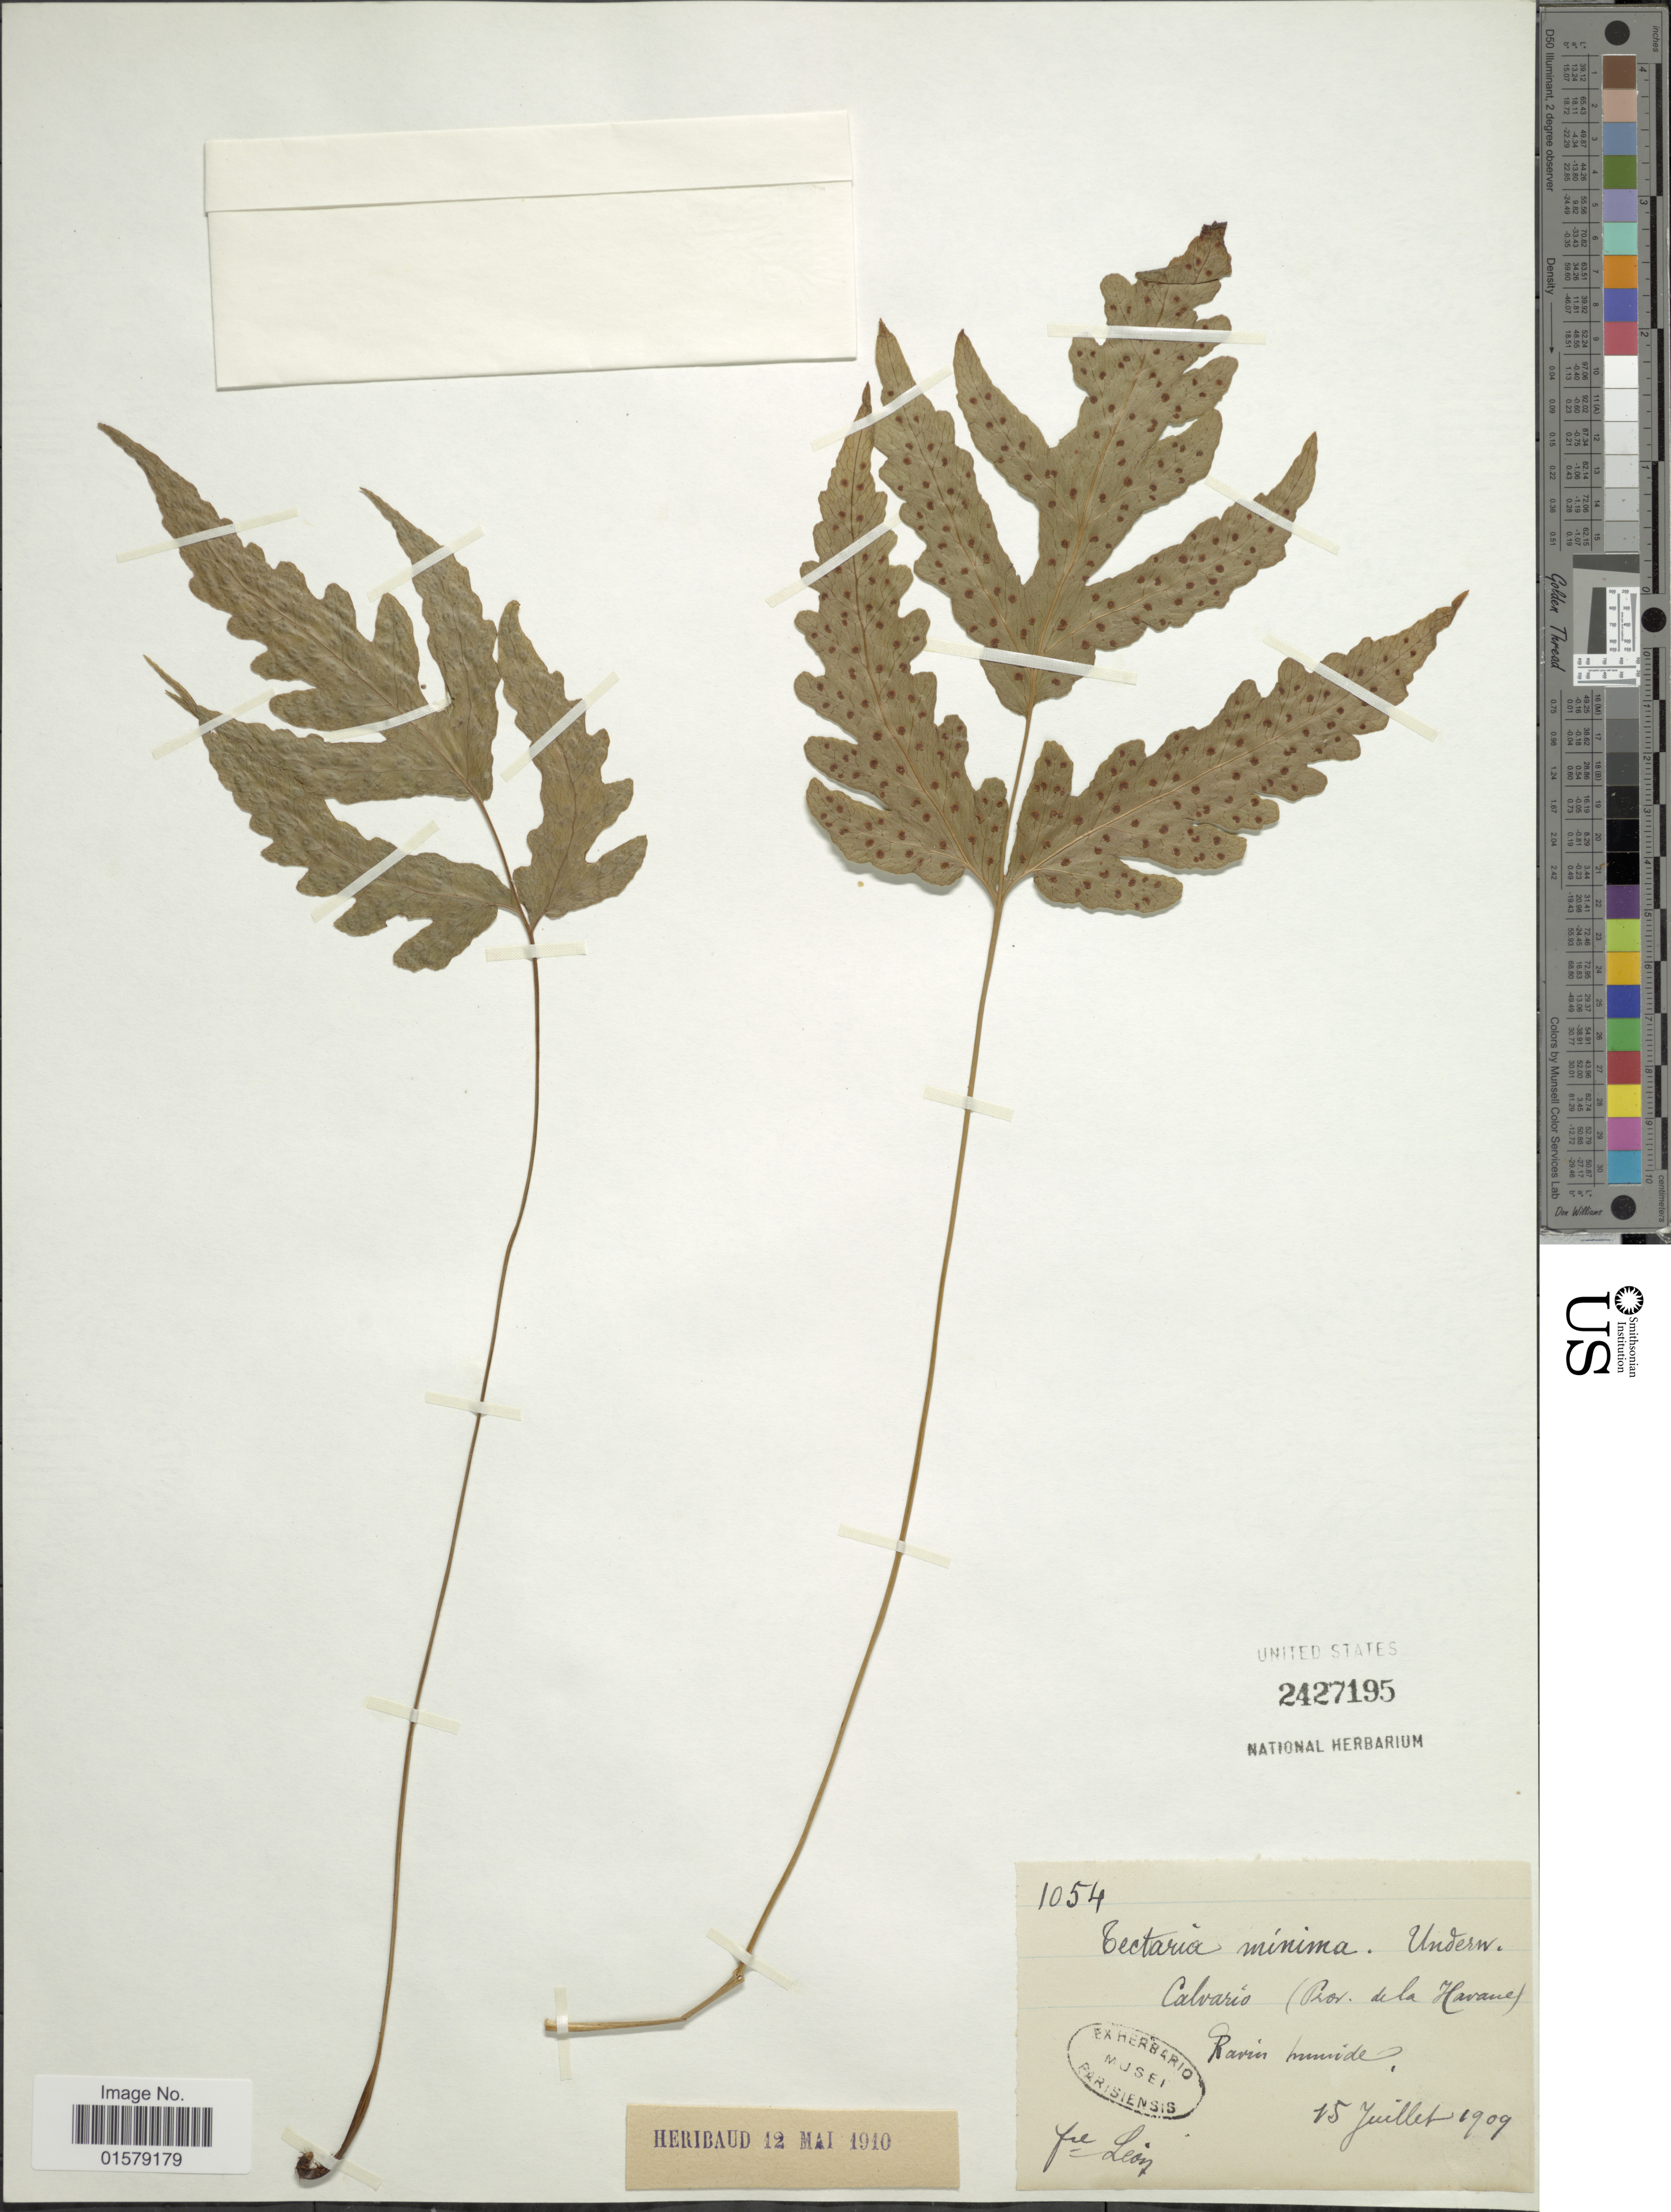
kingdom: Plantae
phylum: Tracheophyta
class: Polypodiopsida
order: Polypodiales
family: Tectariaceae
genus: Tectaria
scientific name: Tectaria fimbriata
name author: (Willd.) Lourteig & Proctor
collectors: Bro. León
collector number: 1054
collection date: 1909-07-15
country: Cuba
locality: Calvario (Prov. de la Havana)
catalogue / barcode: US 2427195